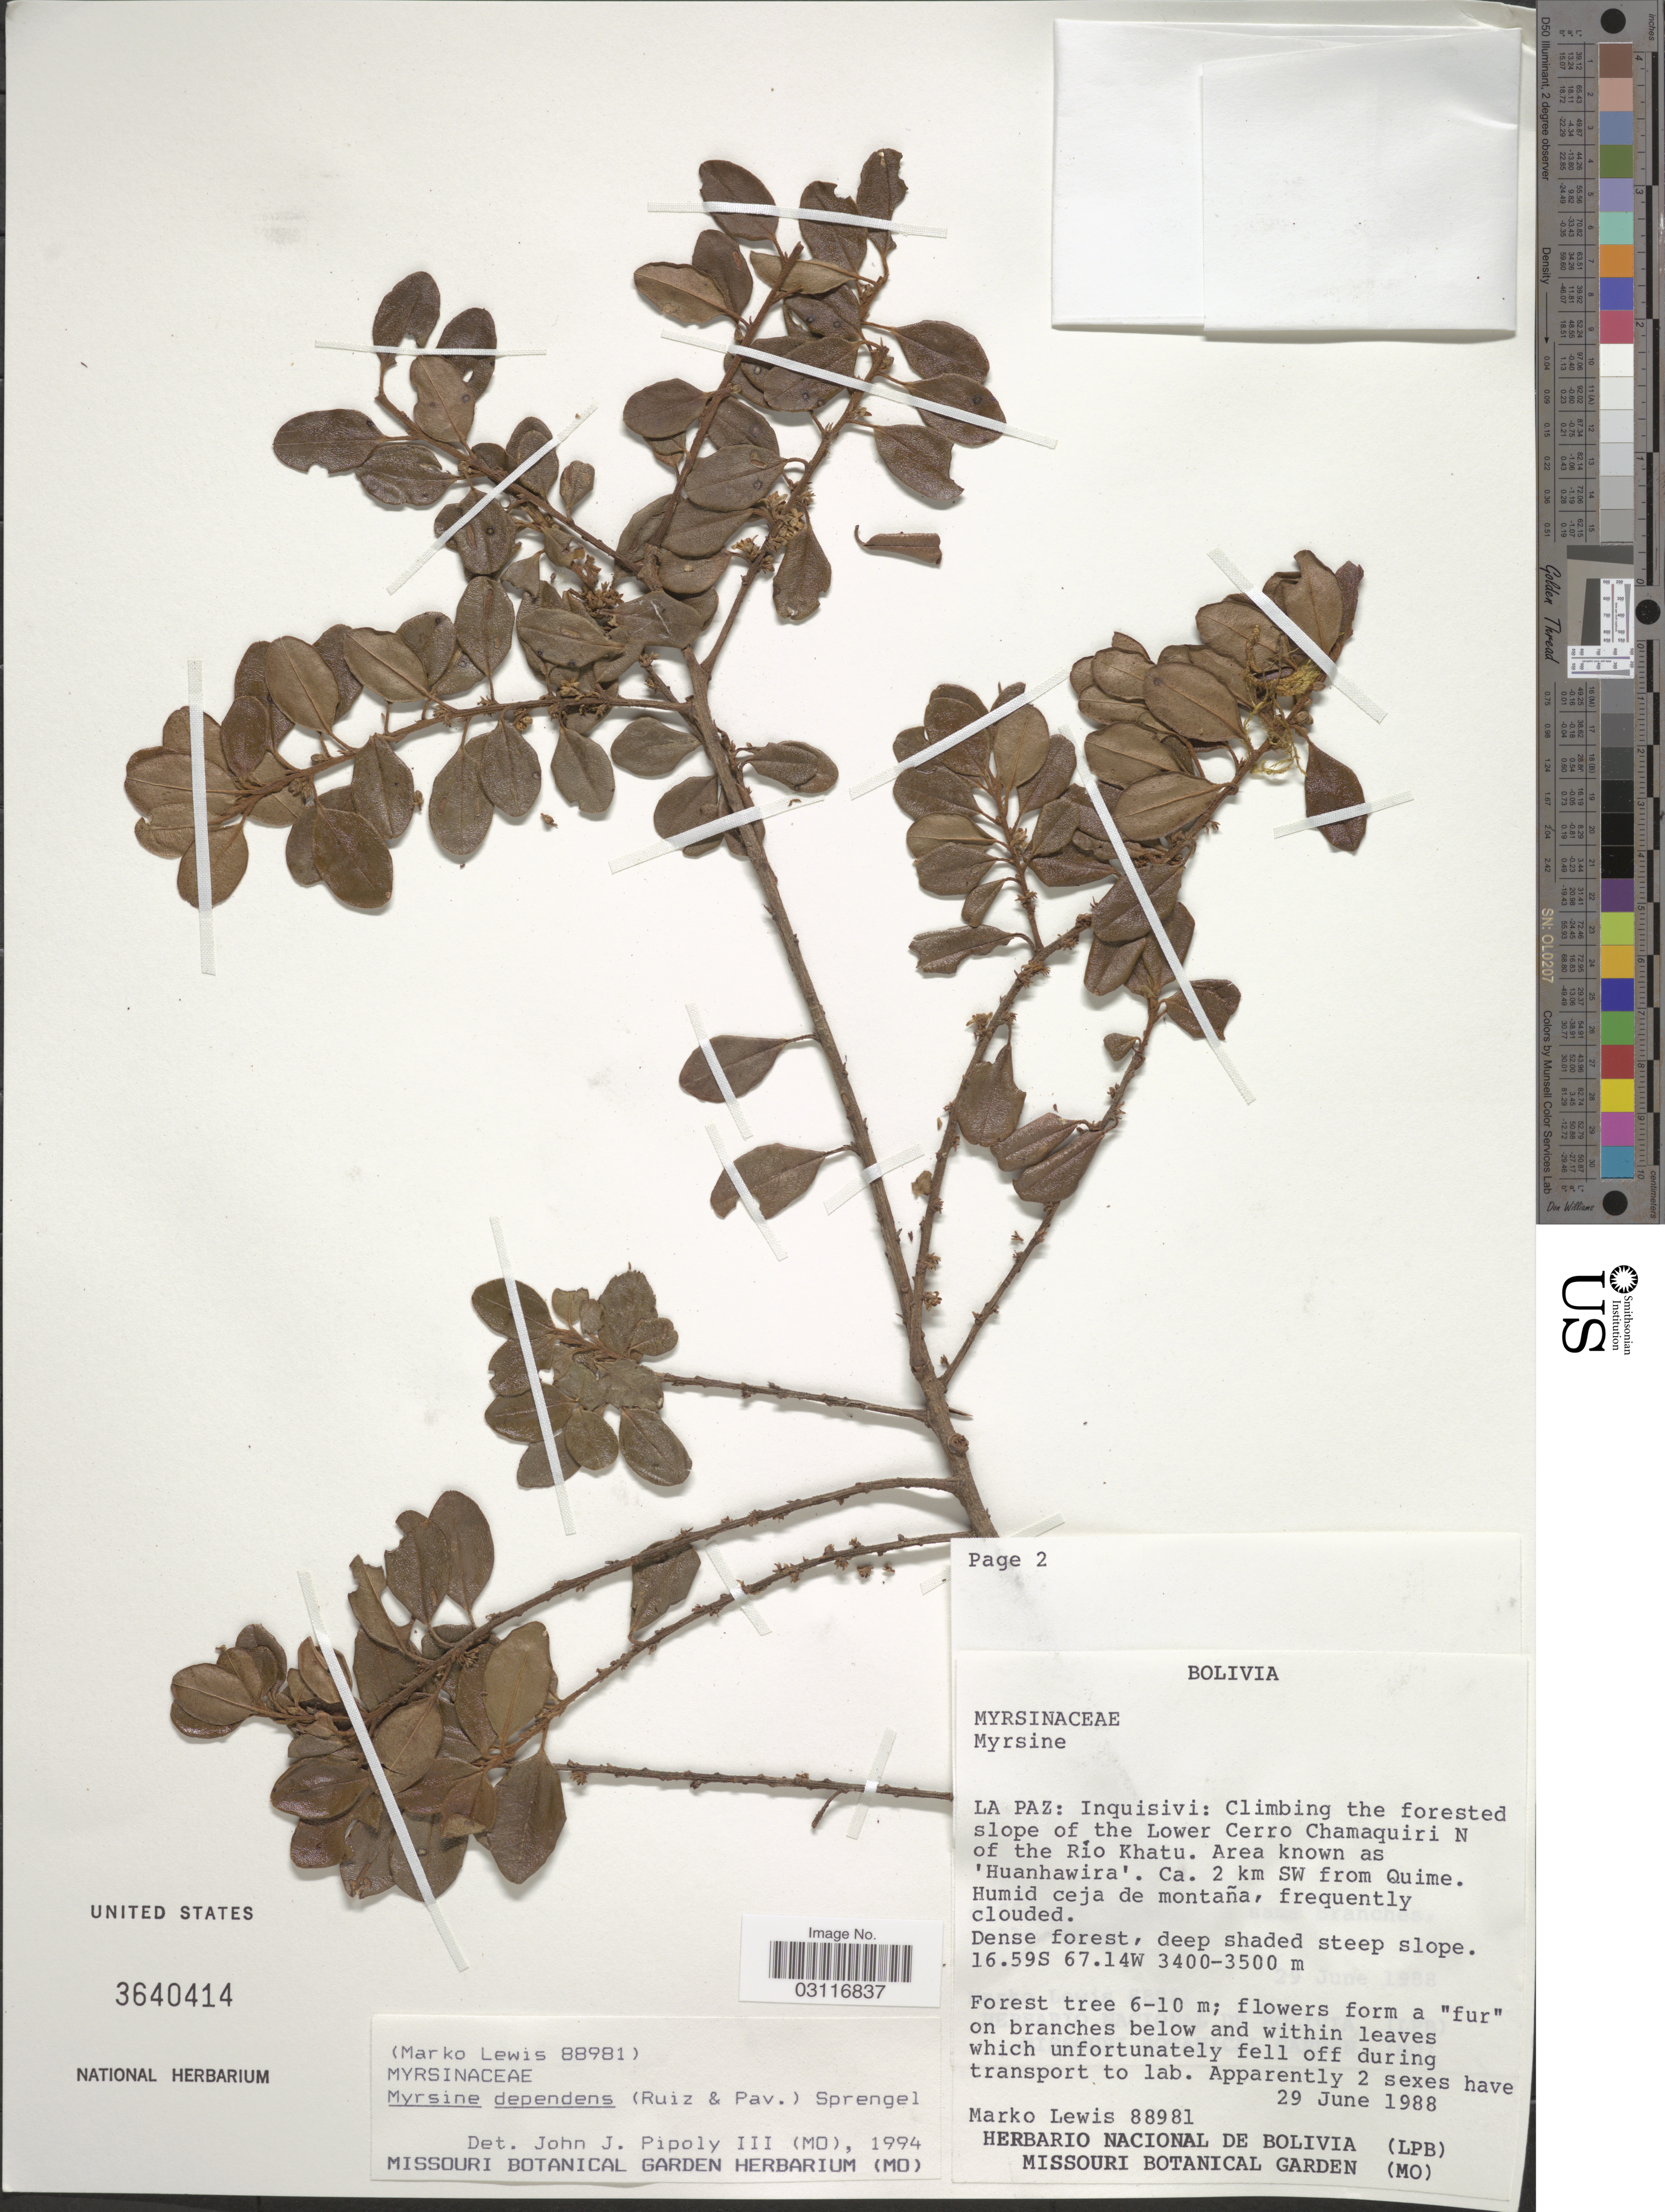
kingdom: Plantae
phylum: Tracheophyta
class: Magnoliopsida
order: Ericales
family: Primulaceae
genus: Myrsine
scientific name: Myrsine dependens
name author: (Ruiz & Pav.) Spreng.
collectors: M. Lewis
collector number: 88981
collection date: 1988-06-29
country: Bolivia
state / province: La Paz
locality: Inquisivi: Climbing the forested slope of the Lower Cerro Chamaquiri N of the Río Khatu. Area known as 'Huanhawira'. Ca. 2 km SW from Quime.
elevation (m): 3400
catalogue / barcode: US 3640414